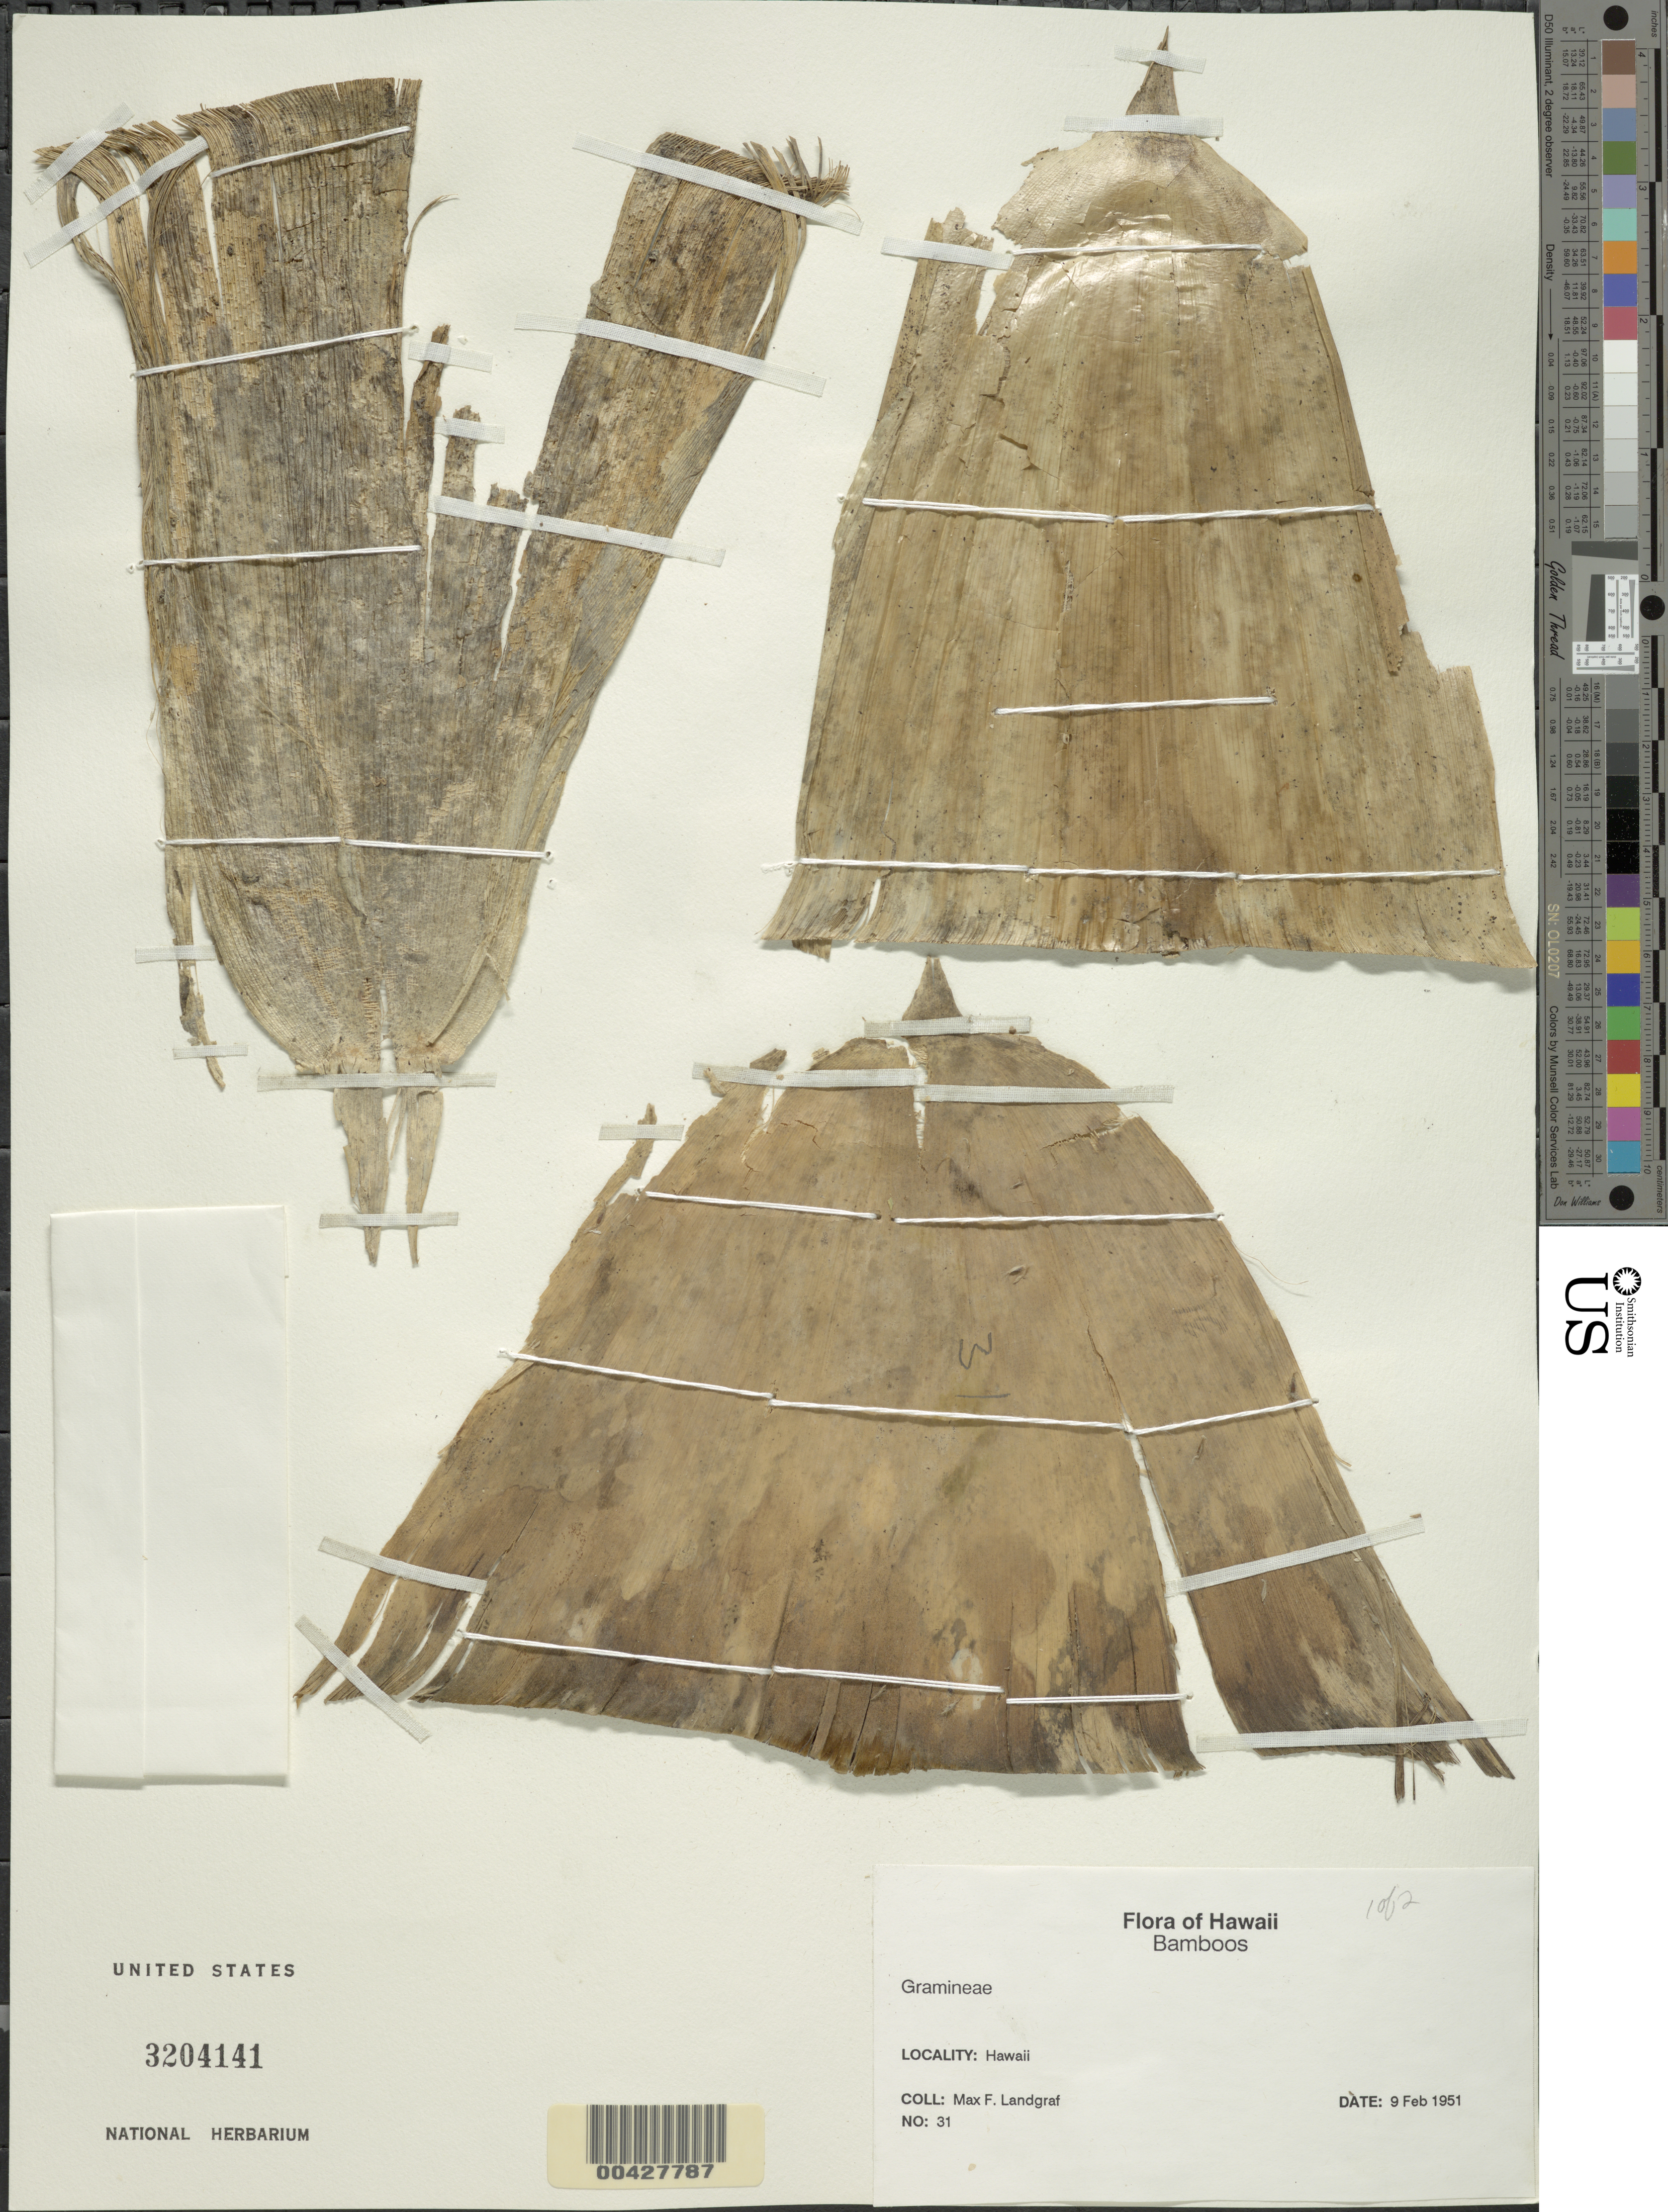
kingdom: Plantae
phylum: Tracheophyta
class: Liliopsida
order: Poales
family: Poaceae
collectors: M. Landgraf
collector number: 31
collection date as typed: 09 Feb 1951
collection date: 1951-02-09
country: United States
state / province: Hawaii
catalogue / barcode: US 3204141